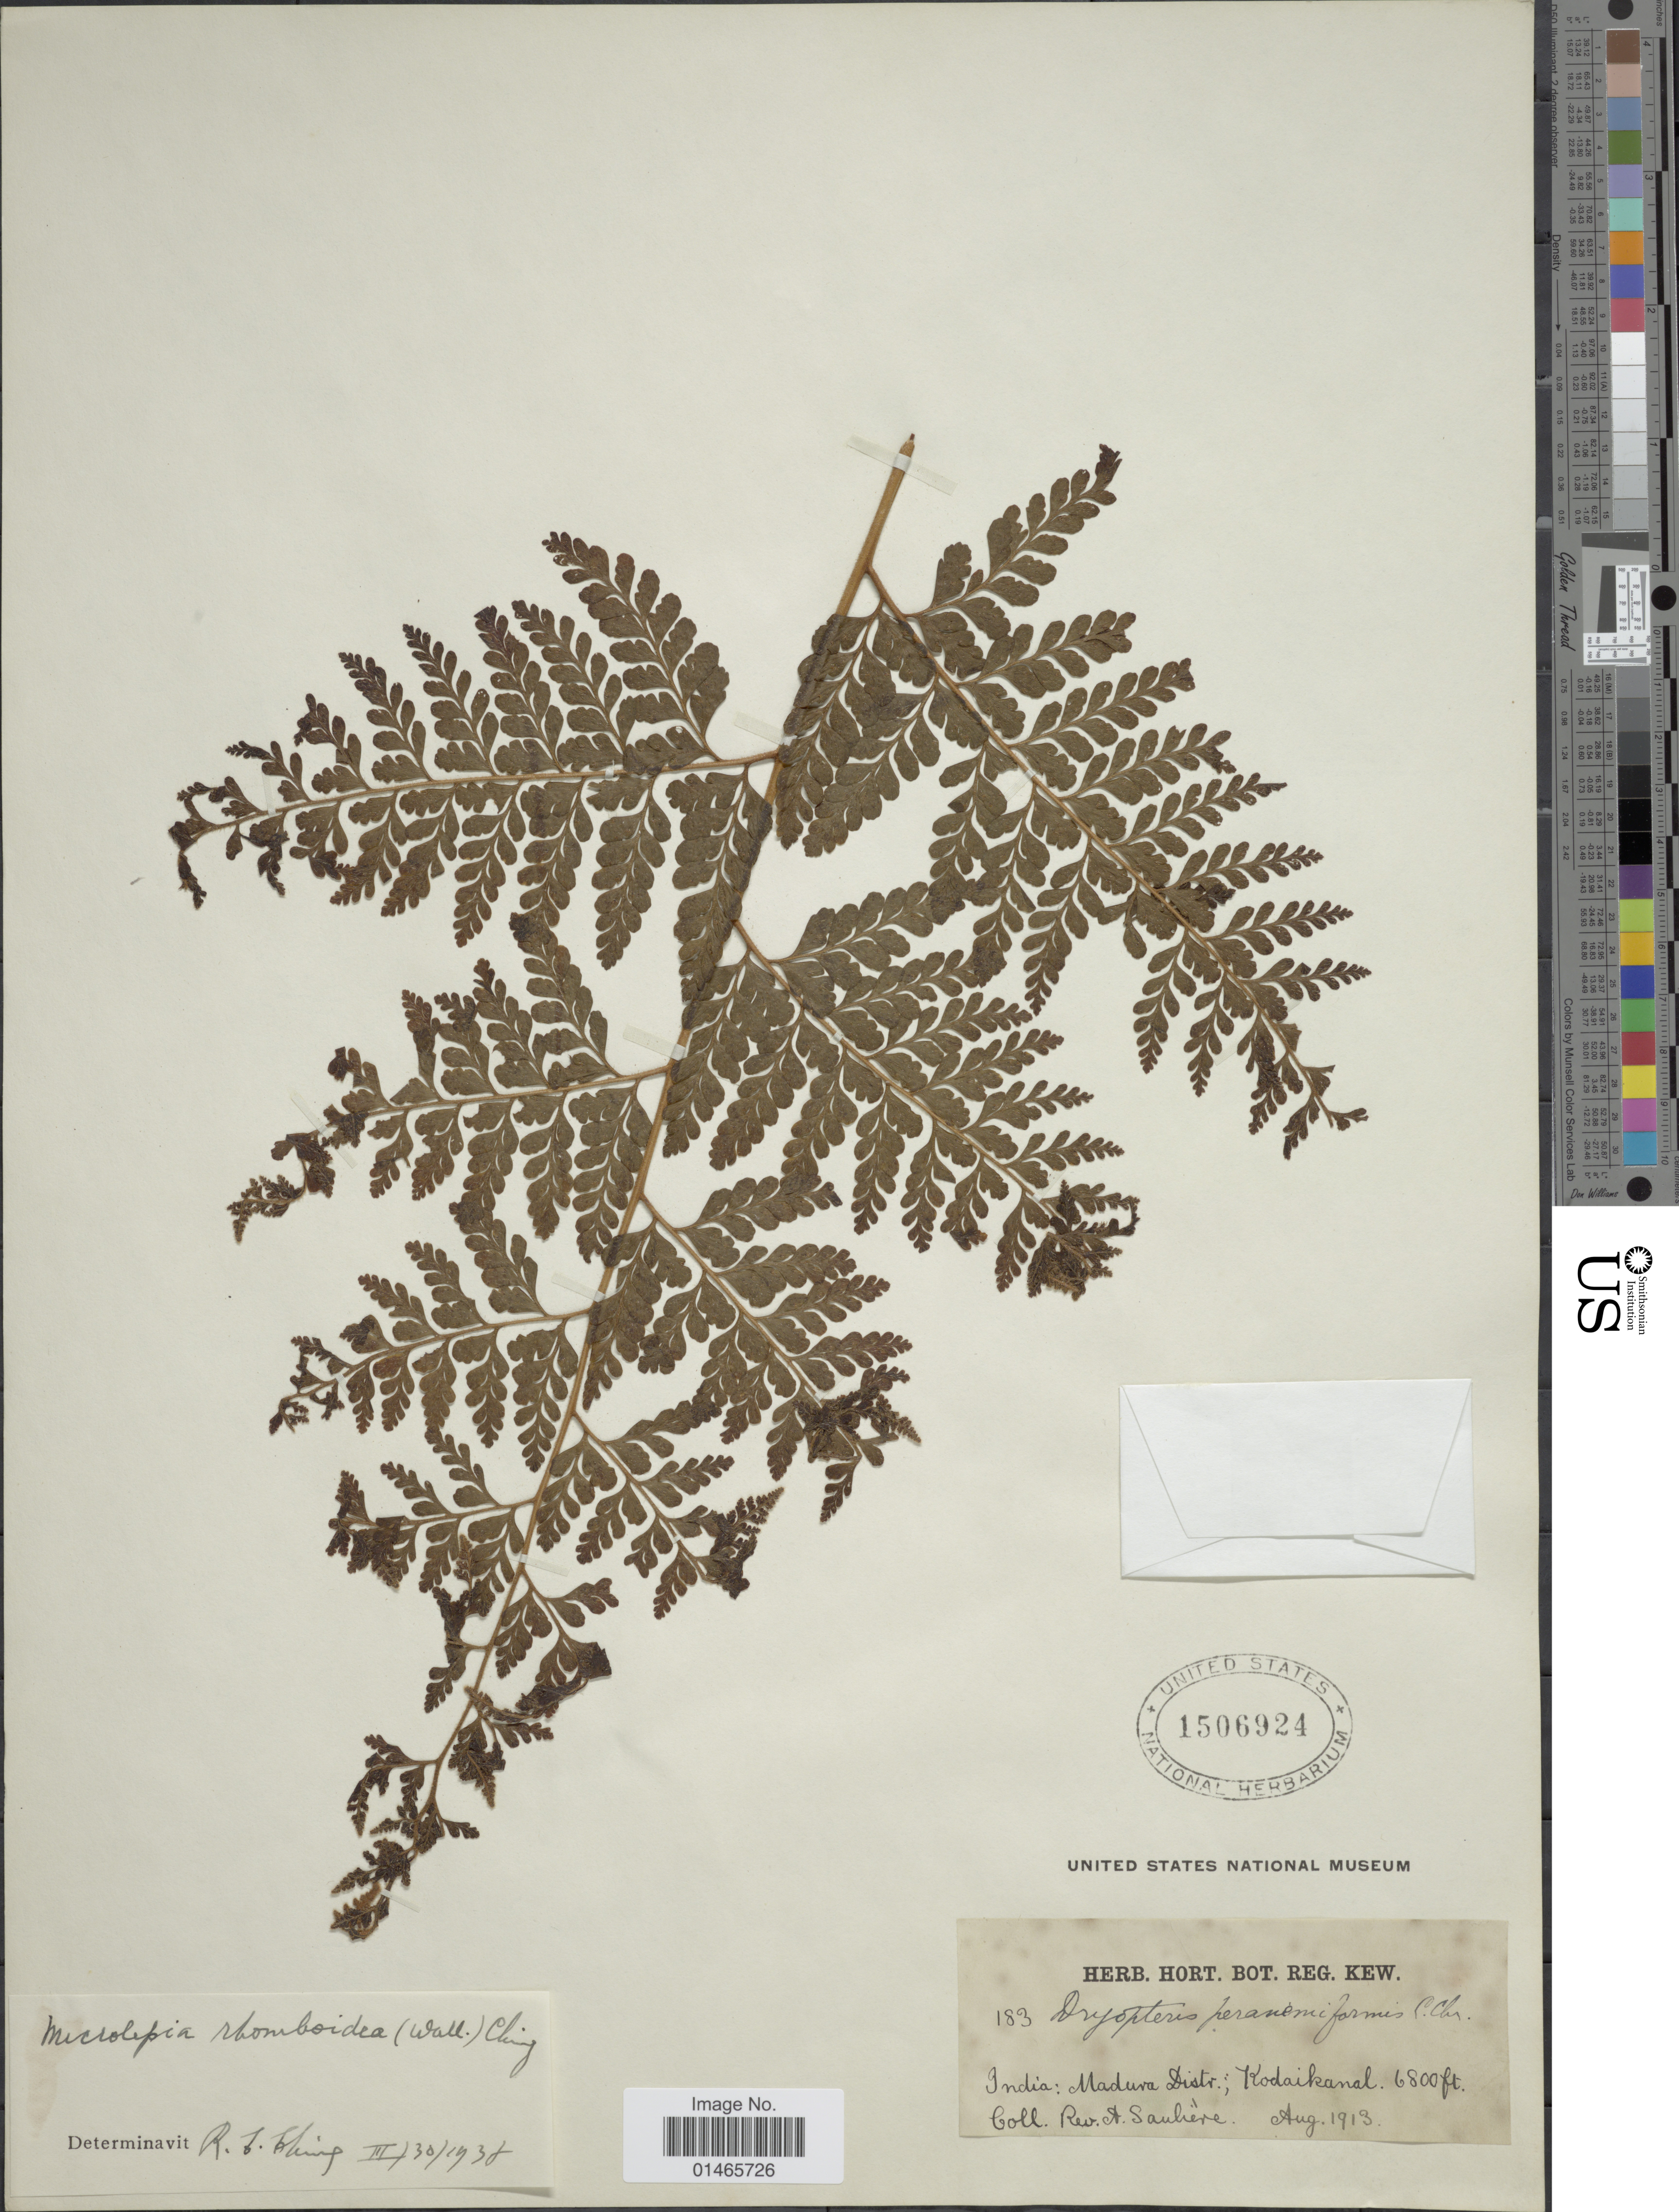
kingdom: Plantae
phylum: Tracheophyta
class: Polypodiopsida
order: Polypodiales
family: Dennstaedtiaceae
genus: Microlepia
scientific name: Microlepia rhomboidea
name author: (Wall. ex Kunze) Prantl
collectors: A. Sauliere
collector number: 183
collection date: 1913-08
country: India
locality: Madura Dist: Kodaikanal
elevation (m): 2073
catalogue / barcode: US 1506924